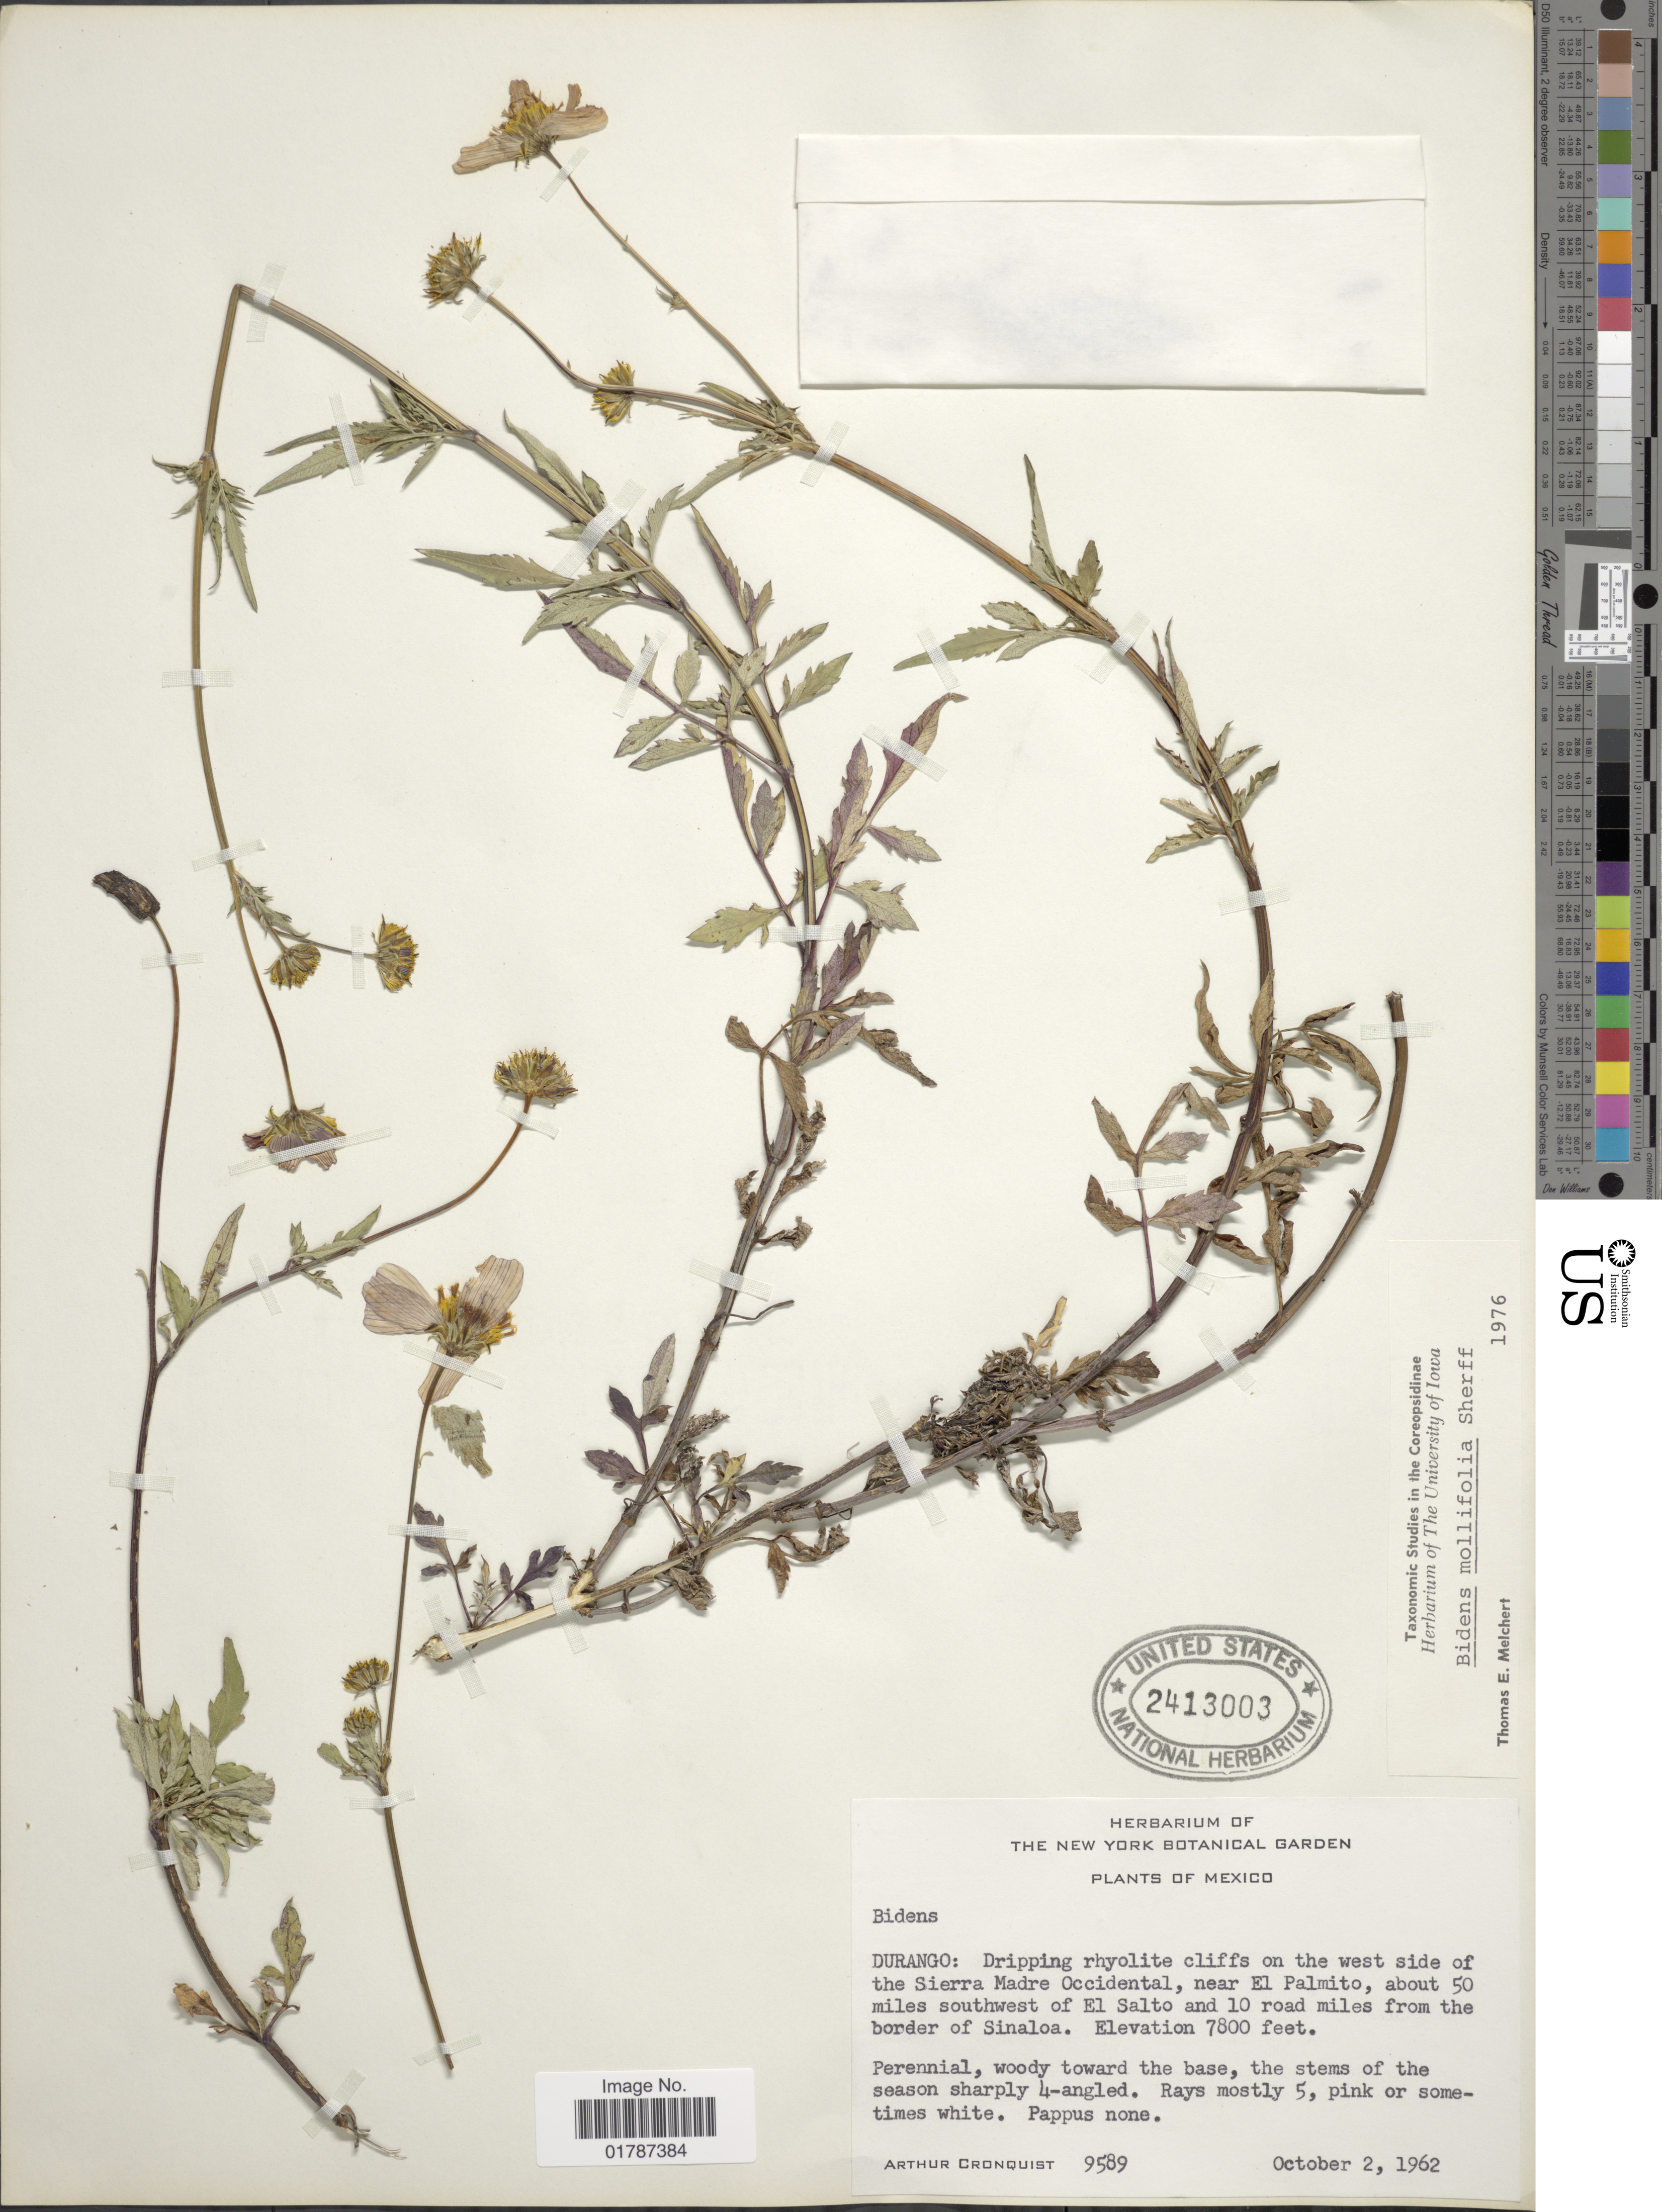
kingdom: Plantae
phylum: Tracheophyta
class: Magnoliopsida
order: Asterales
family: Asteraceae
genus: Bidens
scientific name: Bidens mollifolia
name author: Sherff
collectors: A. J. Cronquist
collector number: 9589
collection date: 1962-10-02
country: Mexico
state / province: Durango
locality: Durango: Dripping rhyolite cliffs on the west side of the Sierra Madre Occidental, near El Palmito, about 50 miles southwest of El Salto and 10 road miles from the border of Sinaloa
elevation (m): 2377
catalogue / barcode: US 2413003